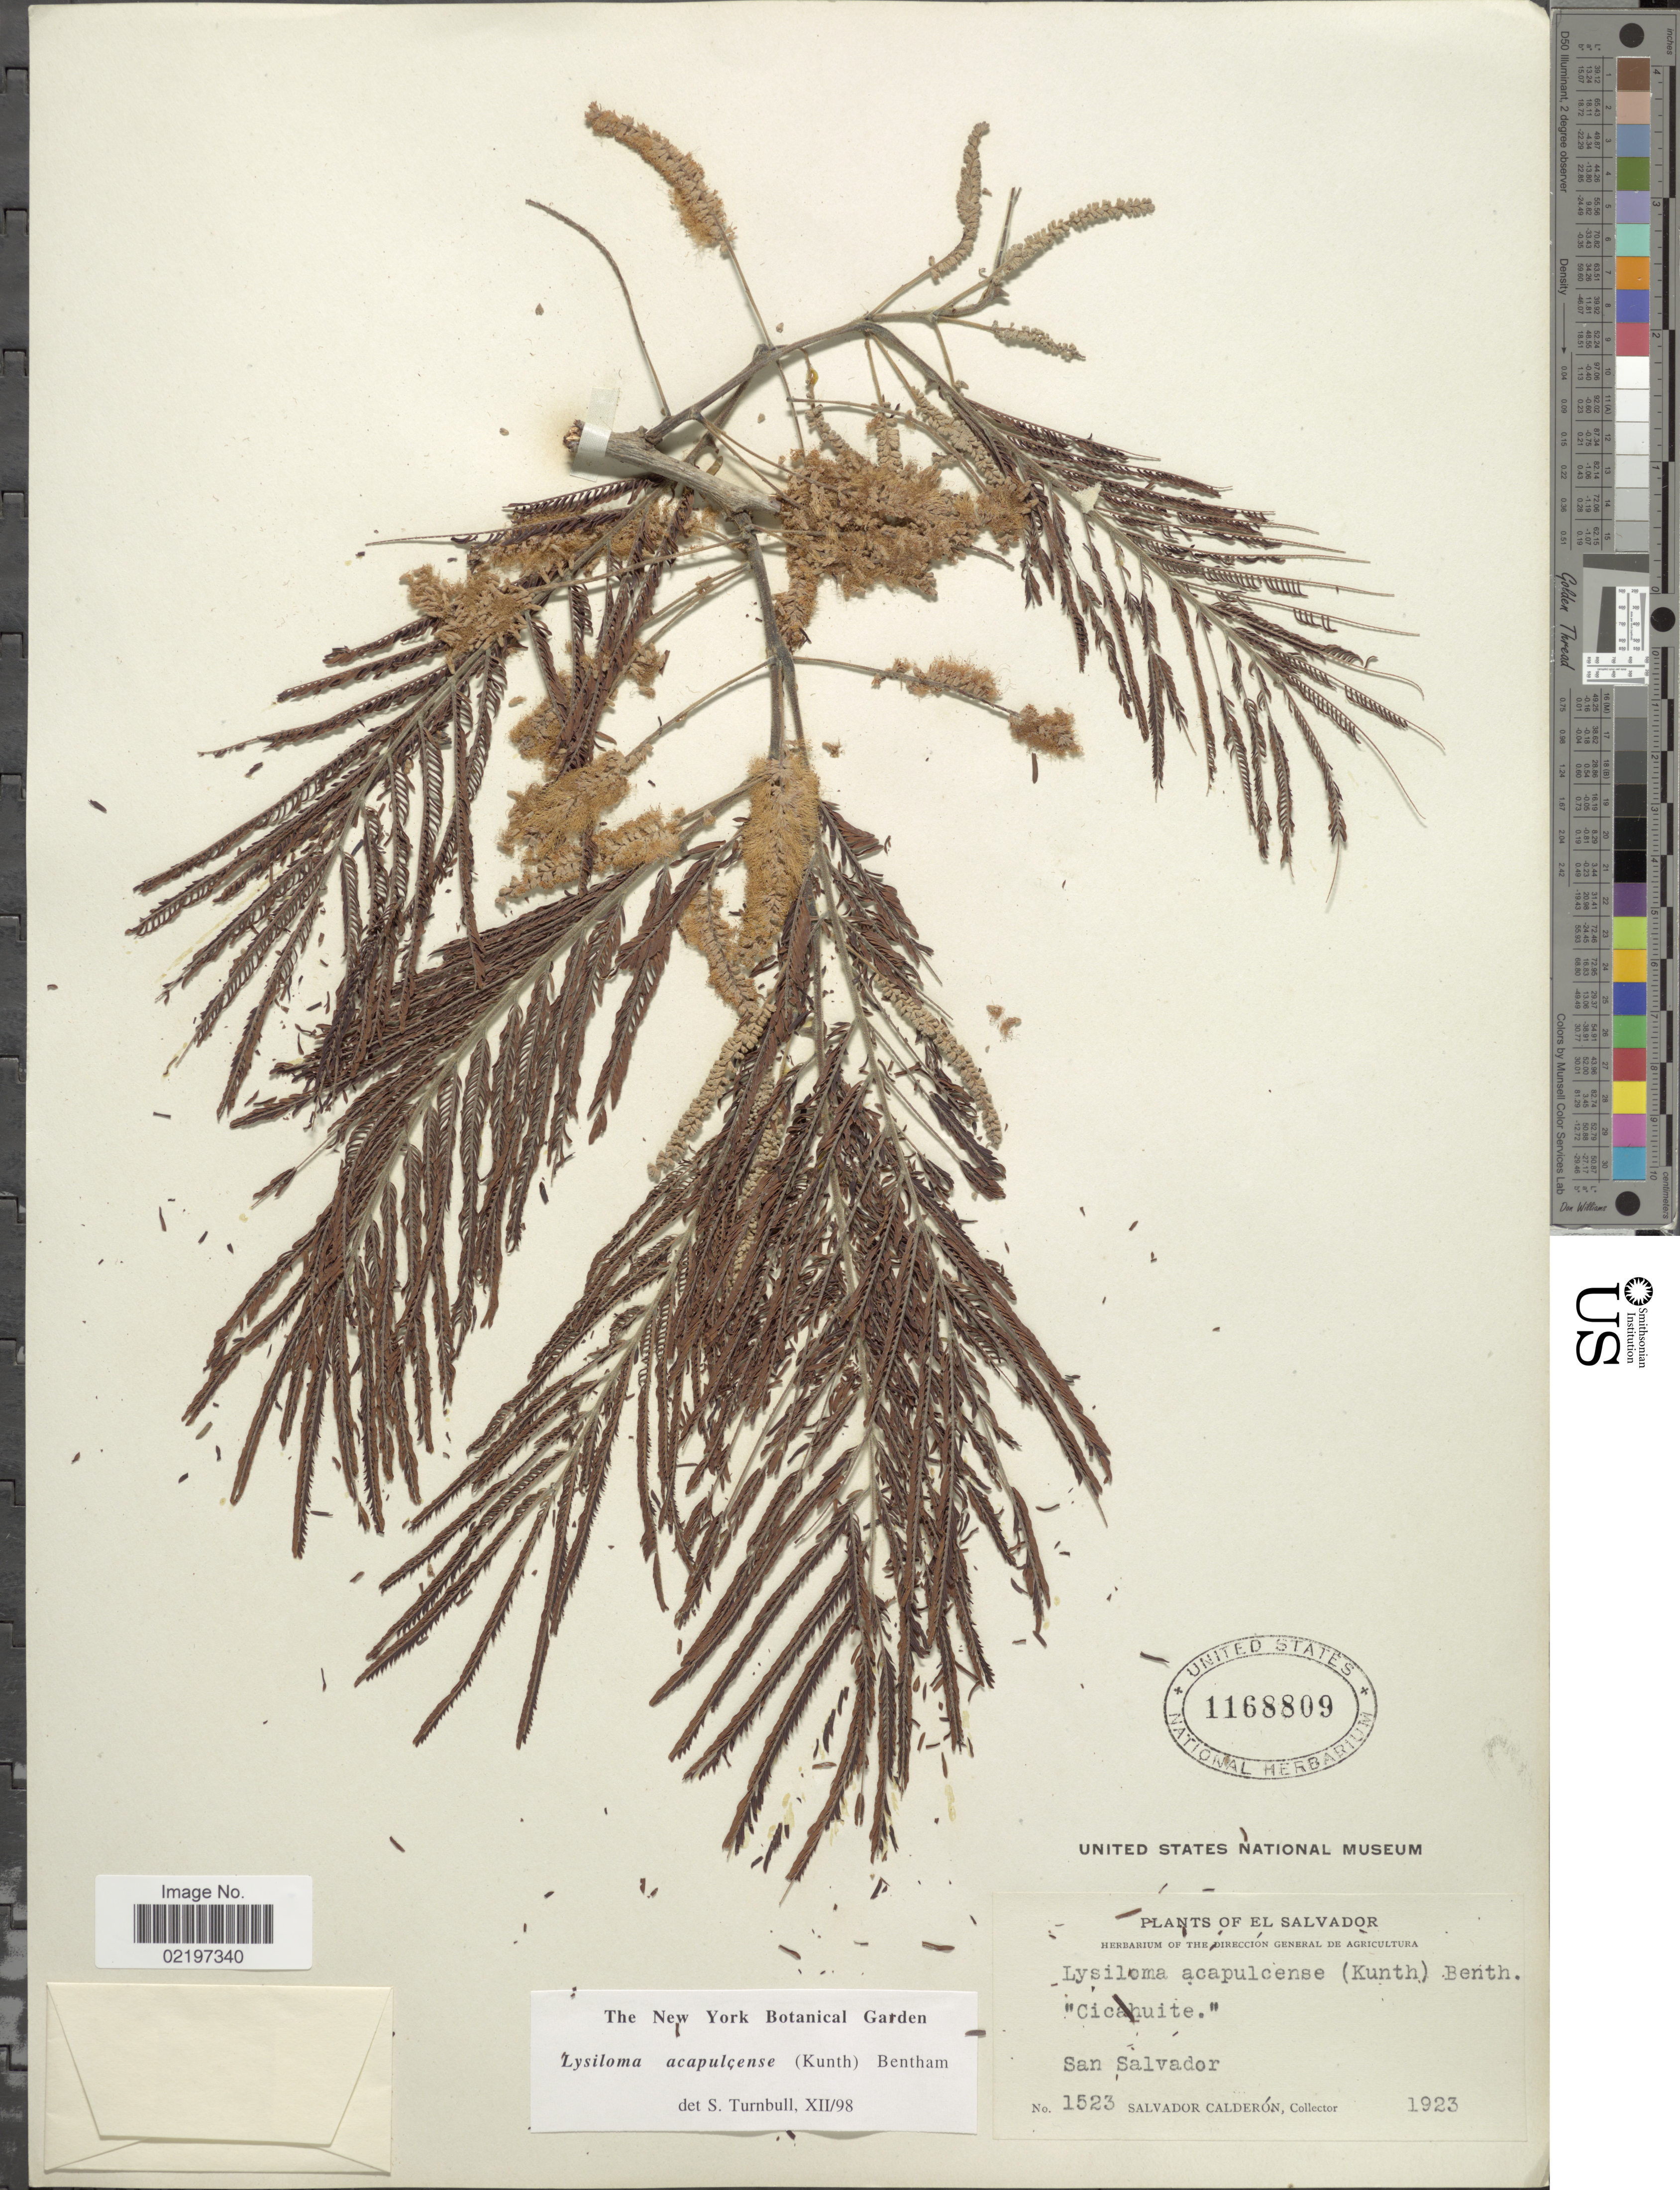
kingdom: Plantae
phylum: Tracheophyta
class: Magnoliopsida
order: Fabales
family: Fabaceae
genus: Lysiloma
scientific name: Lysiloma acapulcense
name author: (Kunth) Benth.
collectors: S. Calderón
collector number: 1523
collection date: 1923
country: El Salvador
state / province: San Salvador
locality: San Salvador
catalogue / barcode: US 1168809